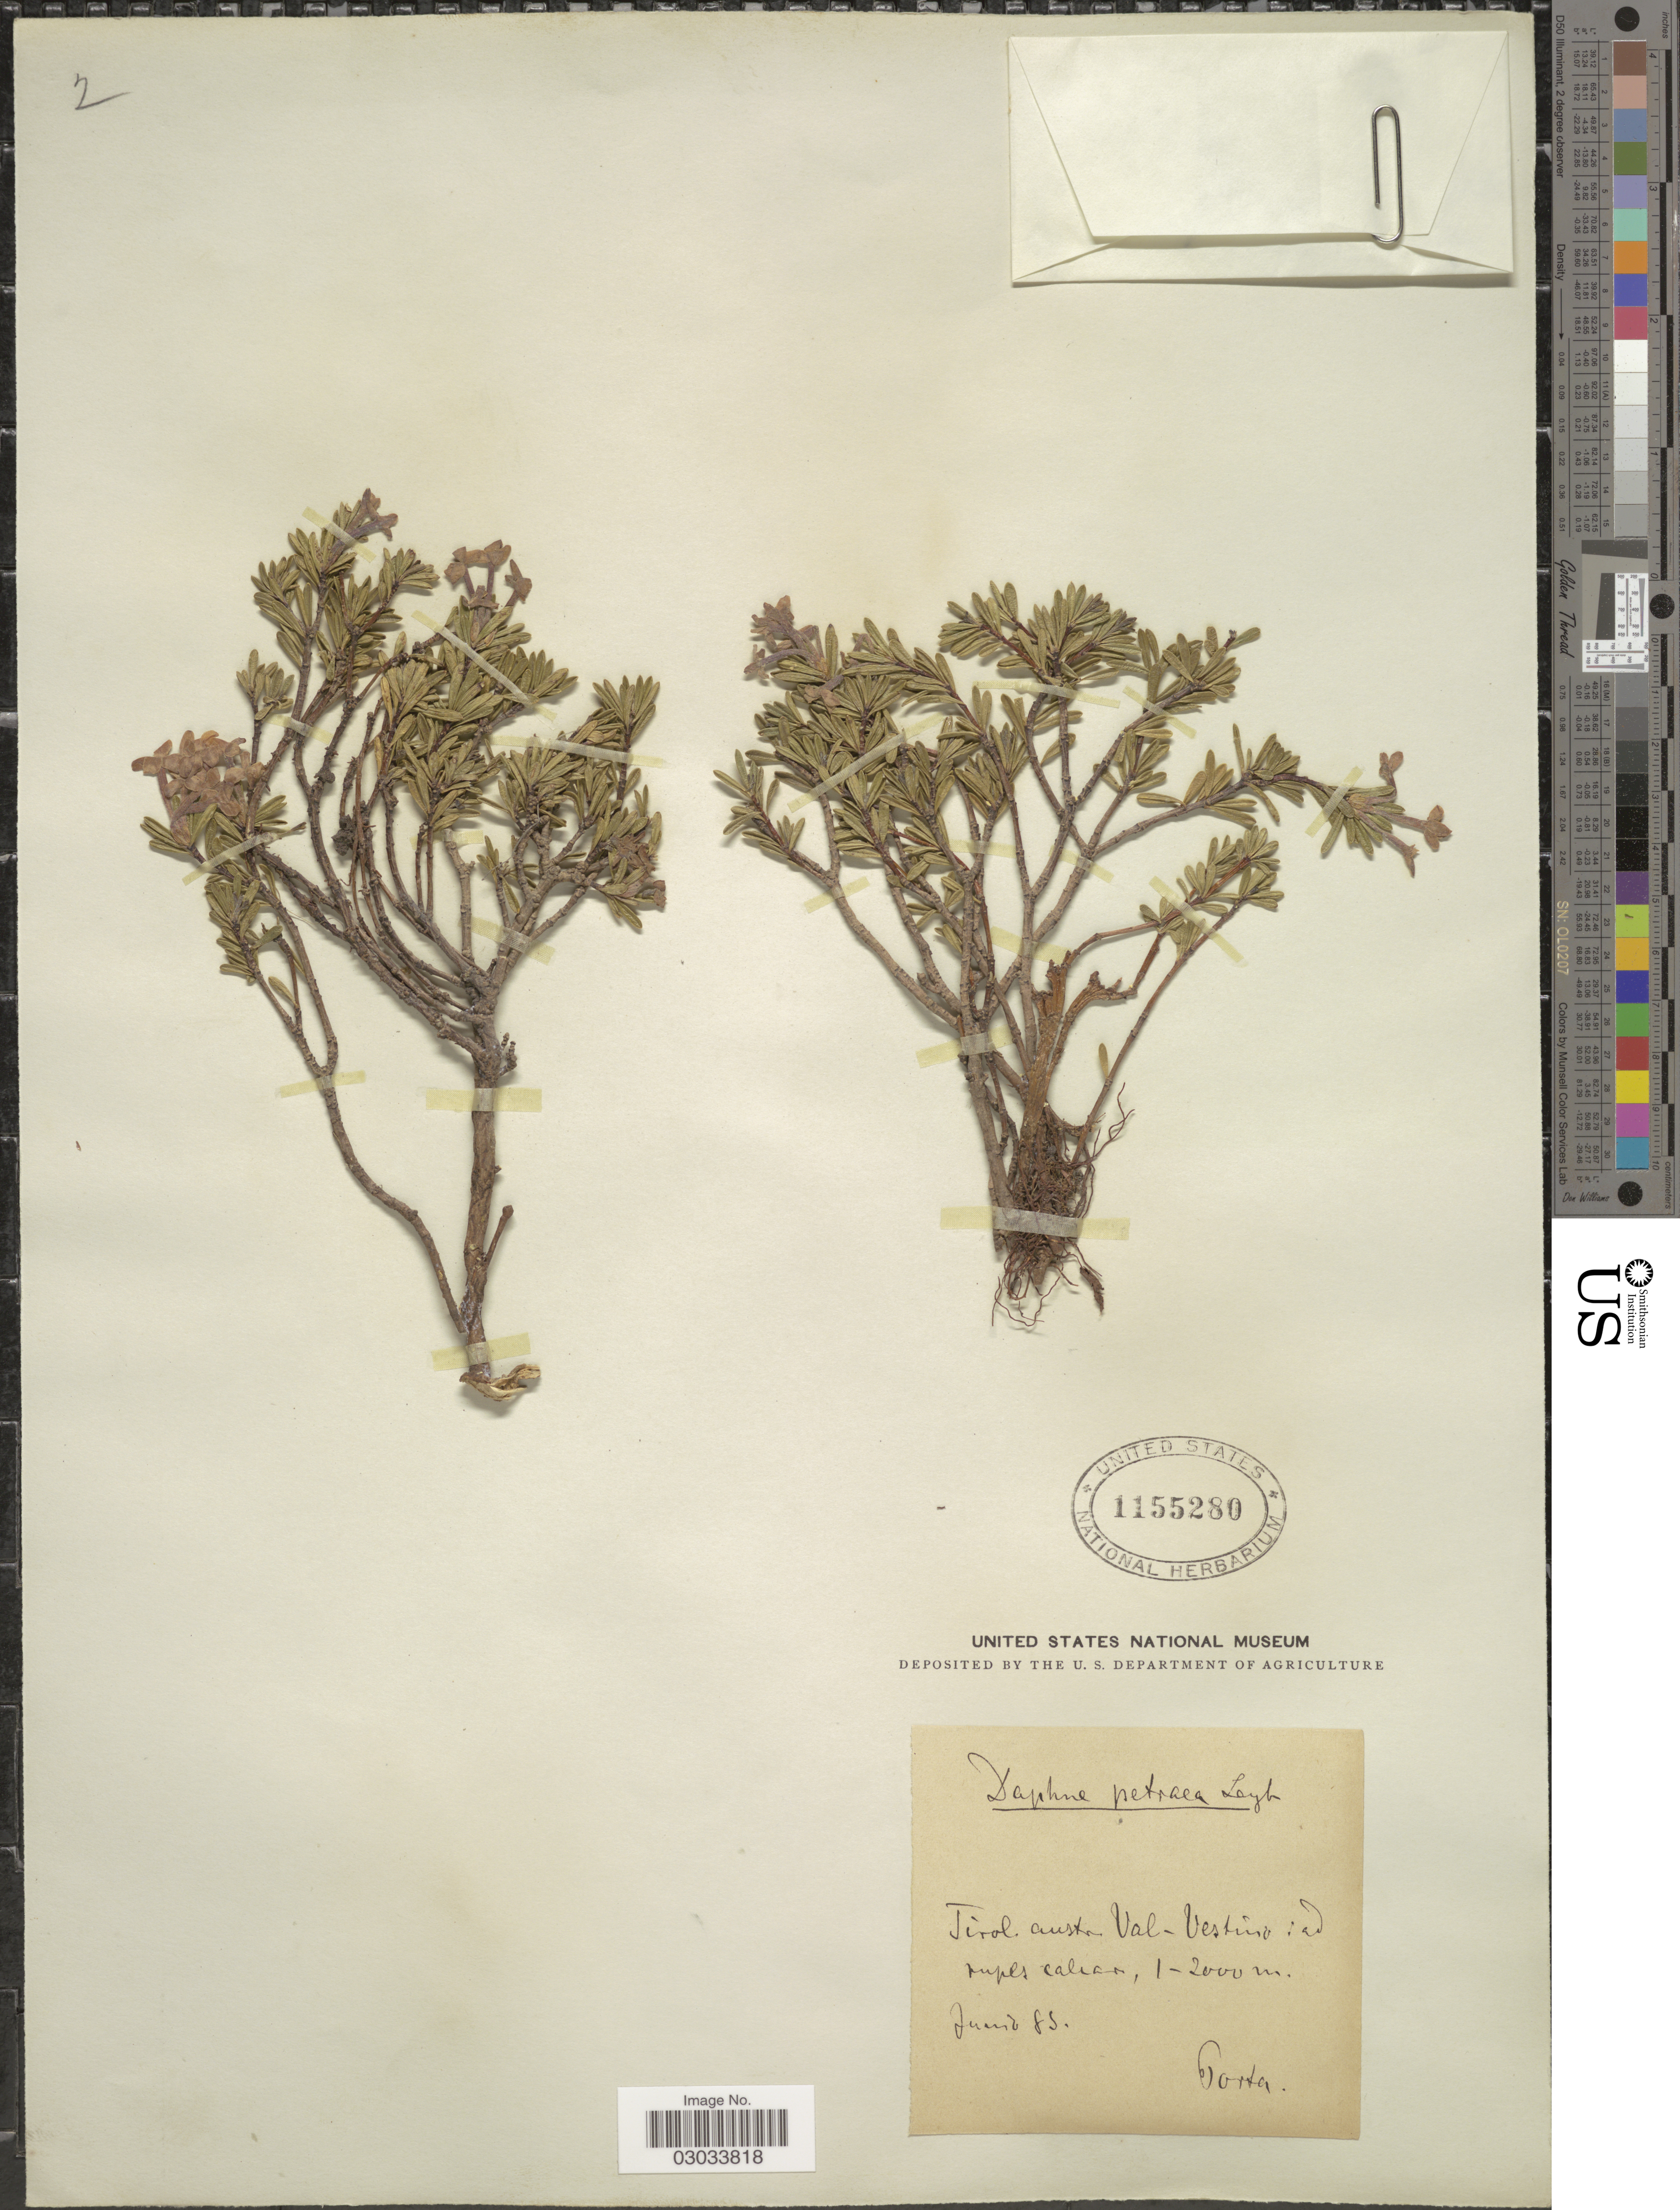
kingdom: Plantae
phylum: Tracheophyta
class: Magnoliopsida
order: Malvales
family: Thymelaeaceae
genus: Daphne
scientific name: Daphne petraea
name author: Leyb.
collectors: -- Porta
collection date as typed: Transcribed d/m/y: /6/85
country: Austria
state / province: Tirol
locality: Val - Vestino: ad pupes calian.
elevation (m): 1000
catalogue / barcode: US 1155280